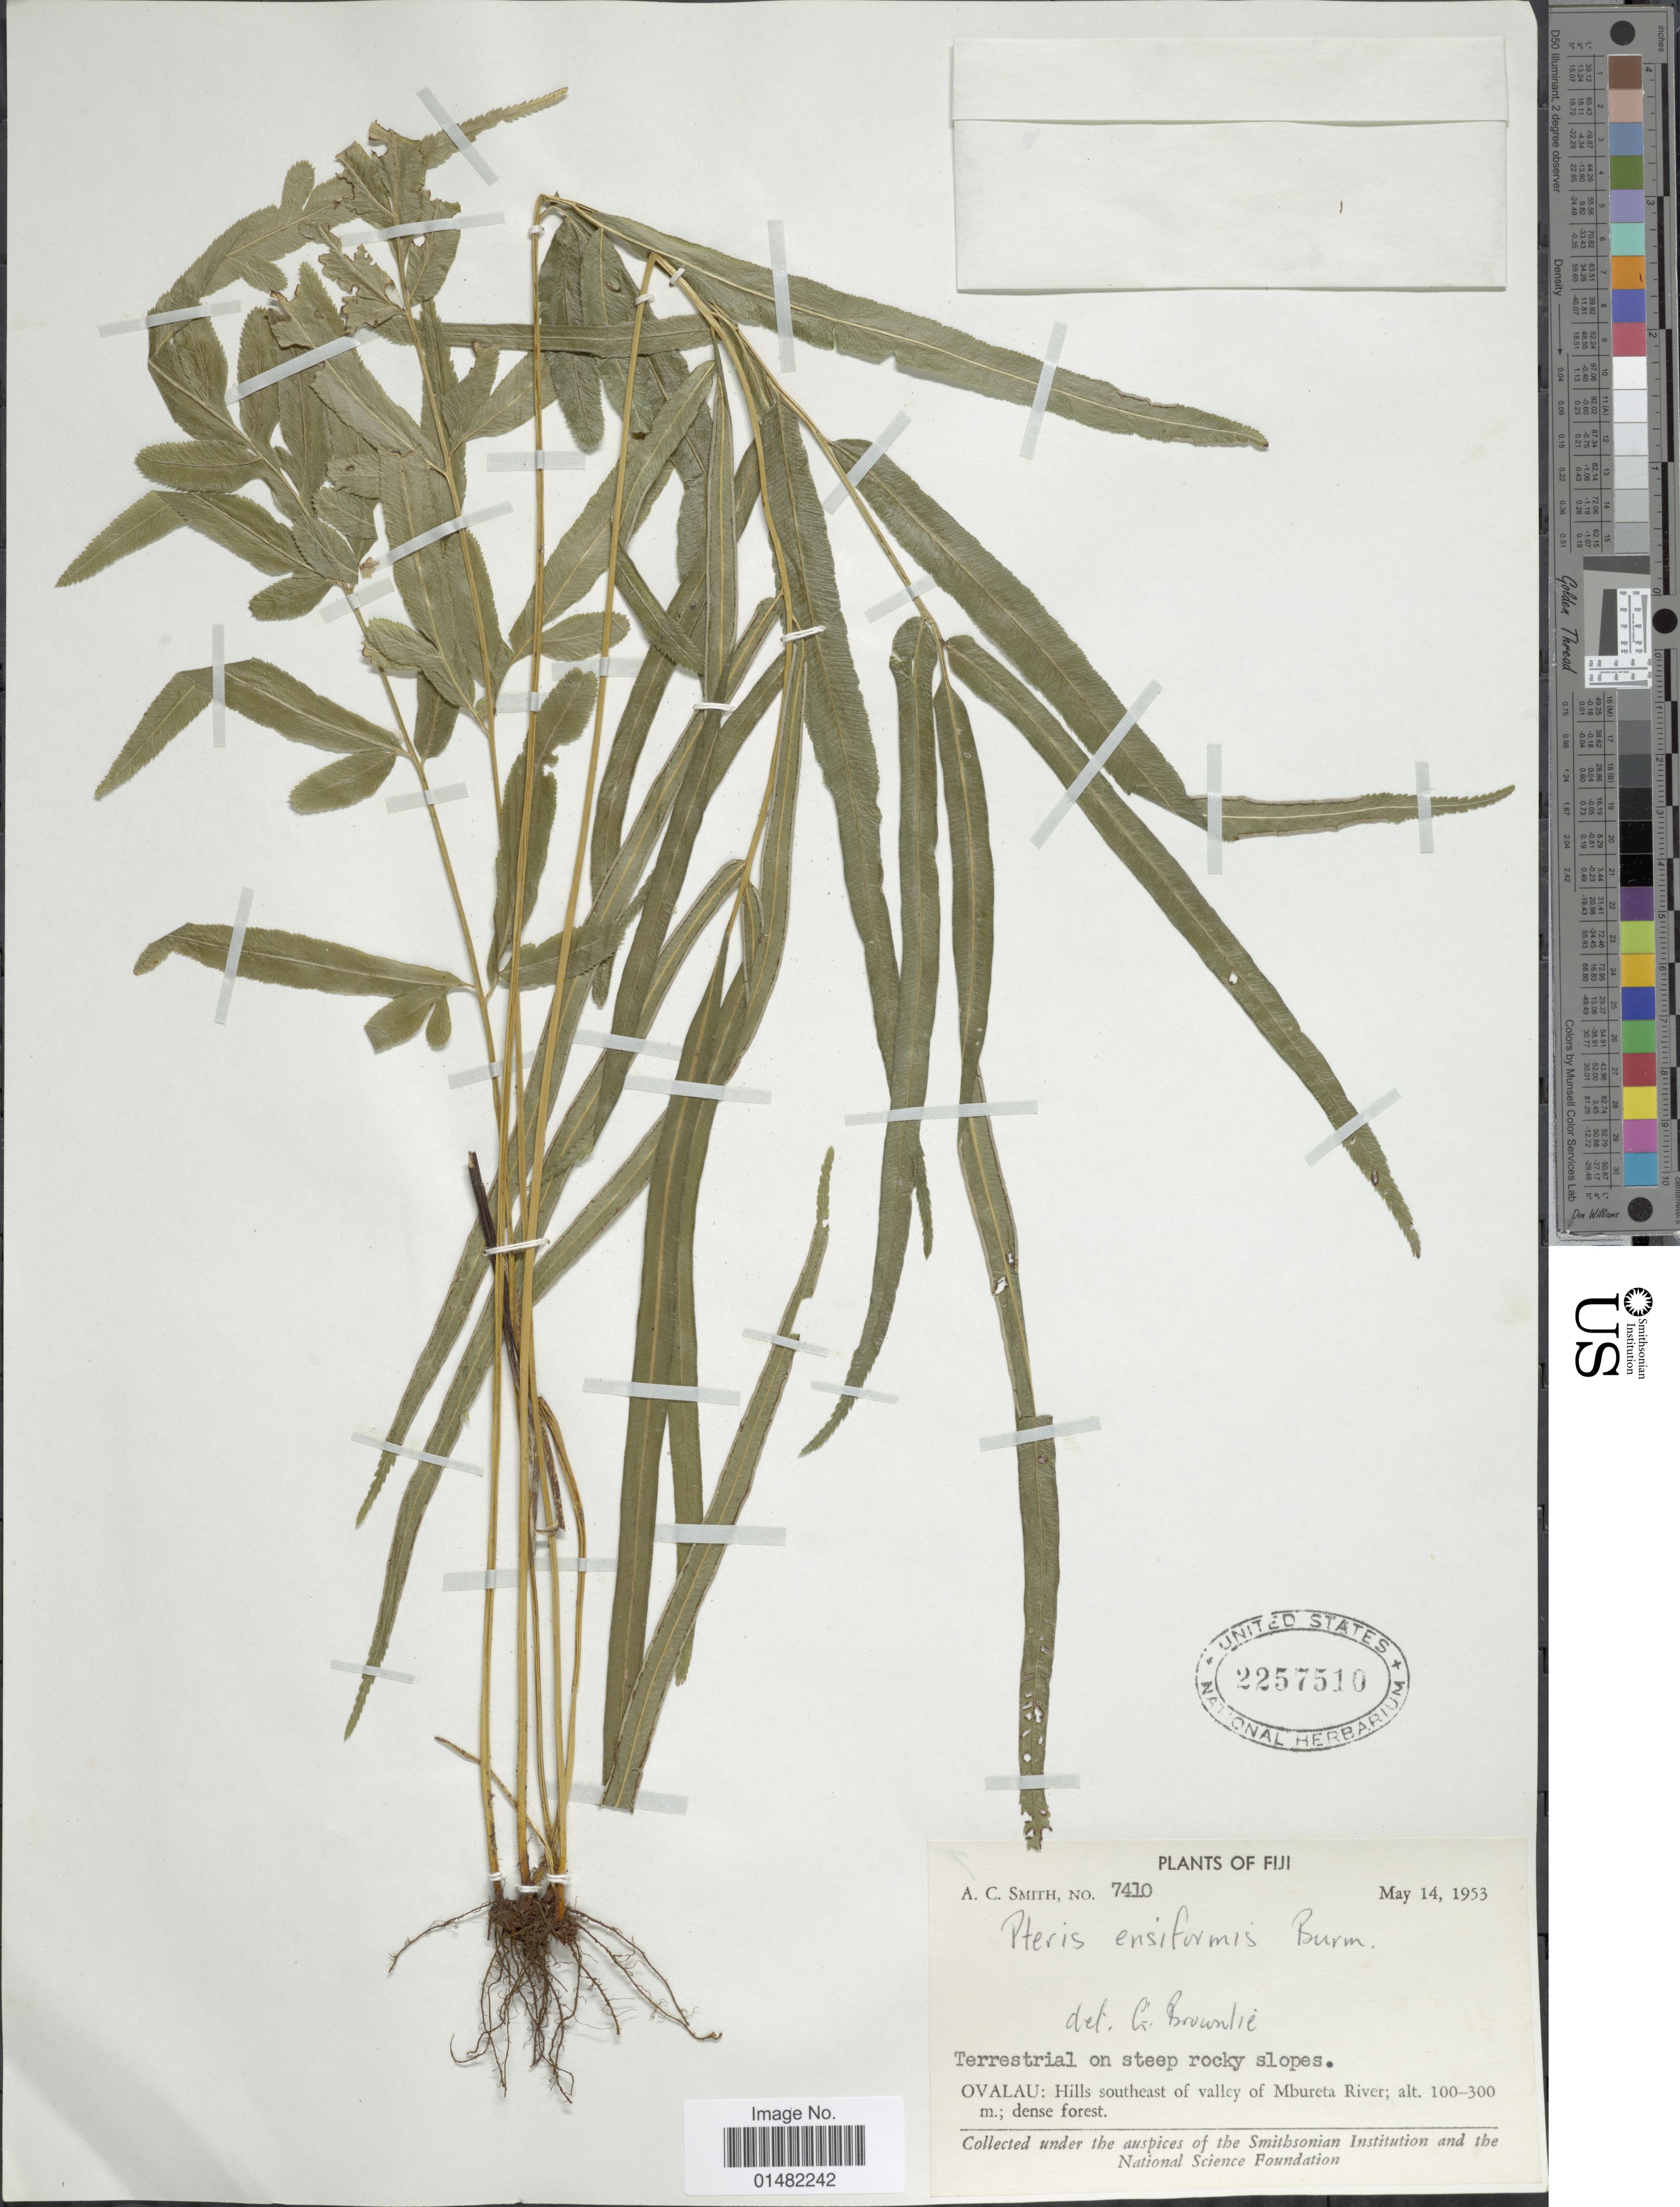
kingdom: Plantae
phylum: Tracheophyta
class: Polypodiopsida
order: Polypodiales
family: Pteridaceae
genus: Pteris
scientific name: Pteris ensiformis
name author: Burm. f.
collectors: A. C. Smith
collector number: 7410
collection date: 1953-05-14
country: Fiji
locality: Ovalau: Hills southeast of valley of Mbureat River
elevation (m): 100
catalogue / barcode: US 2257510